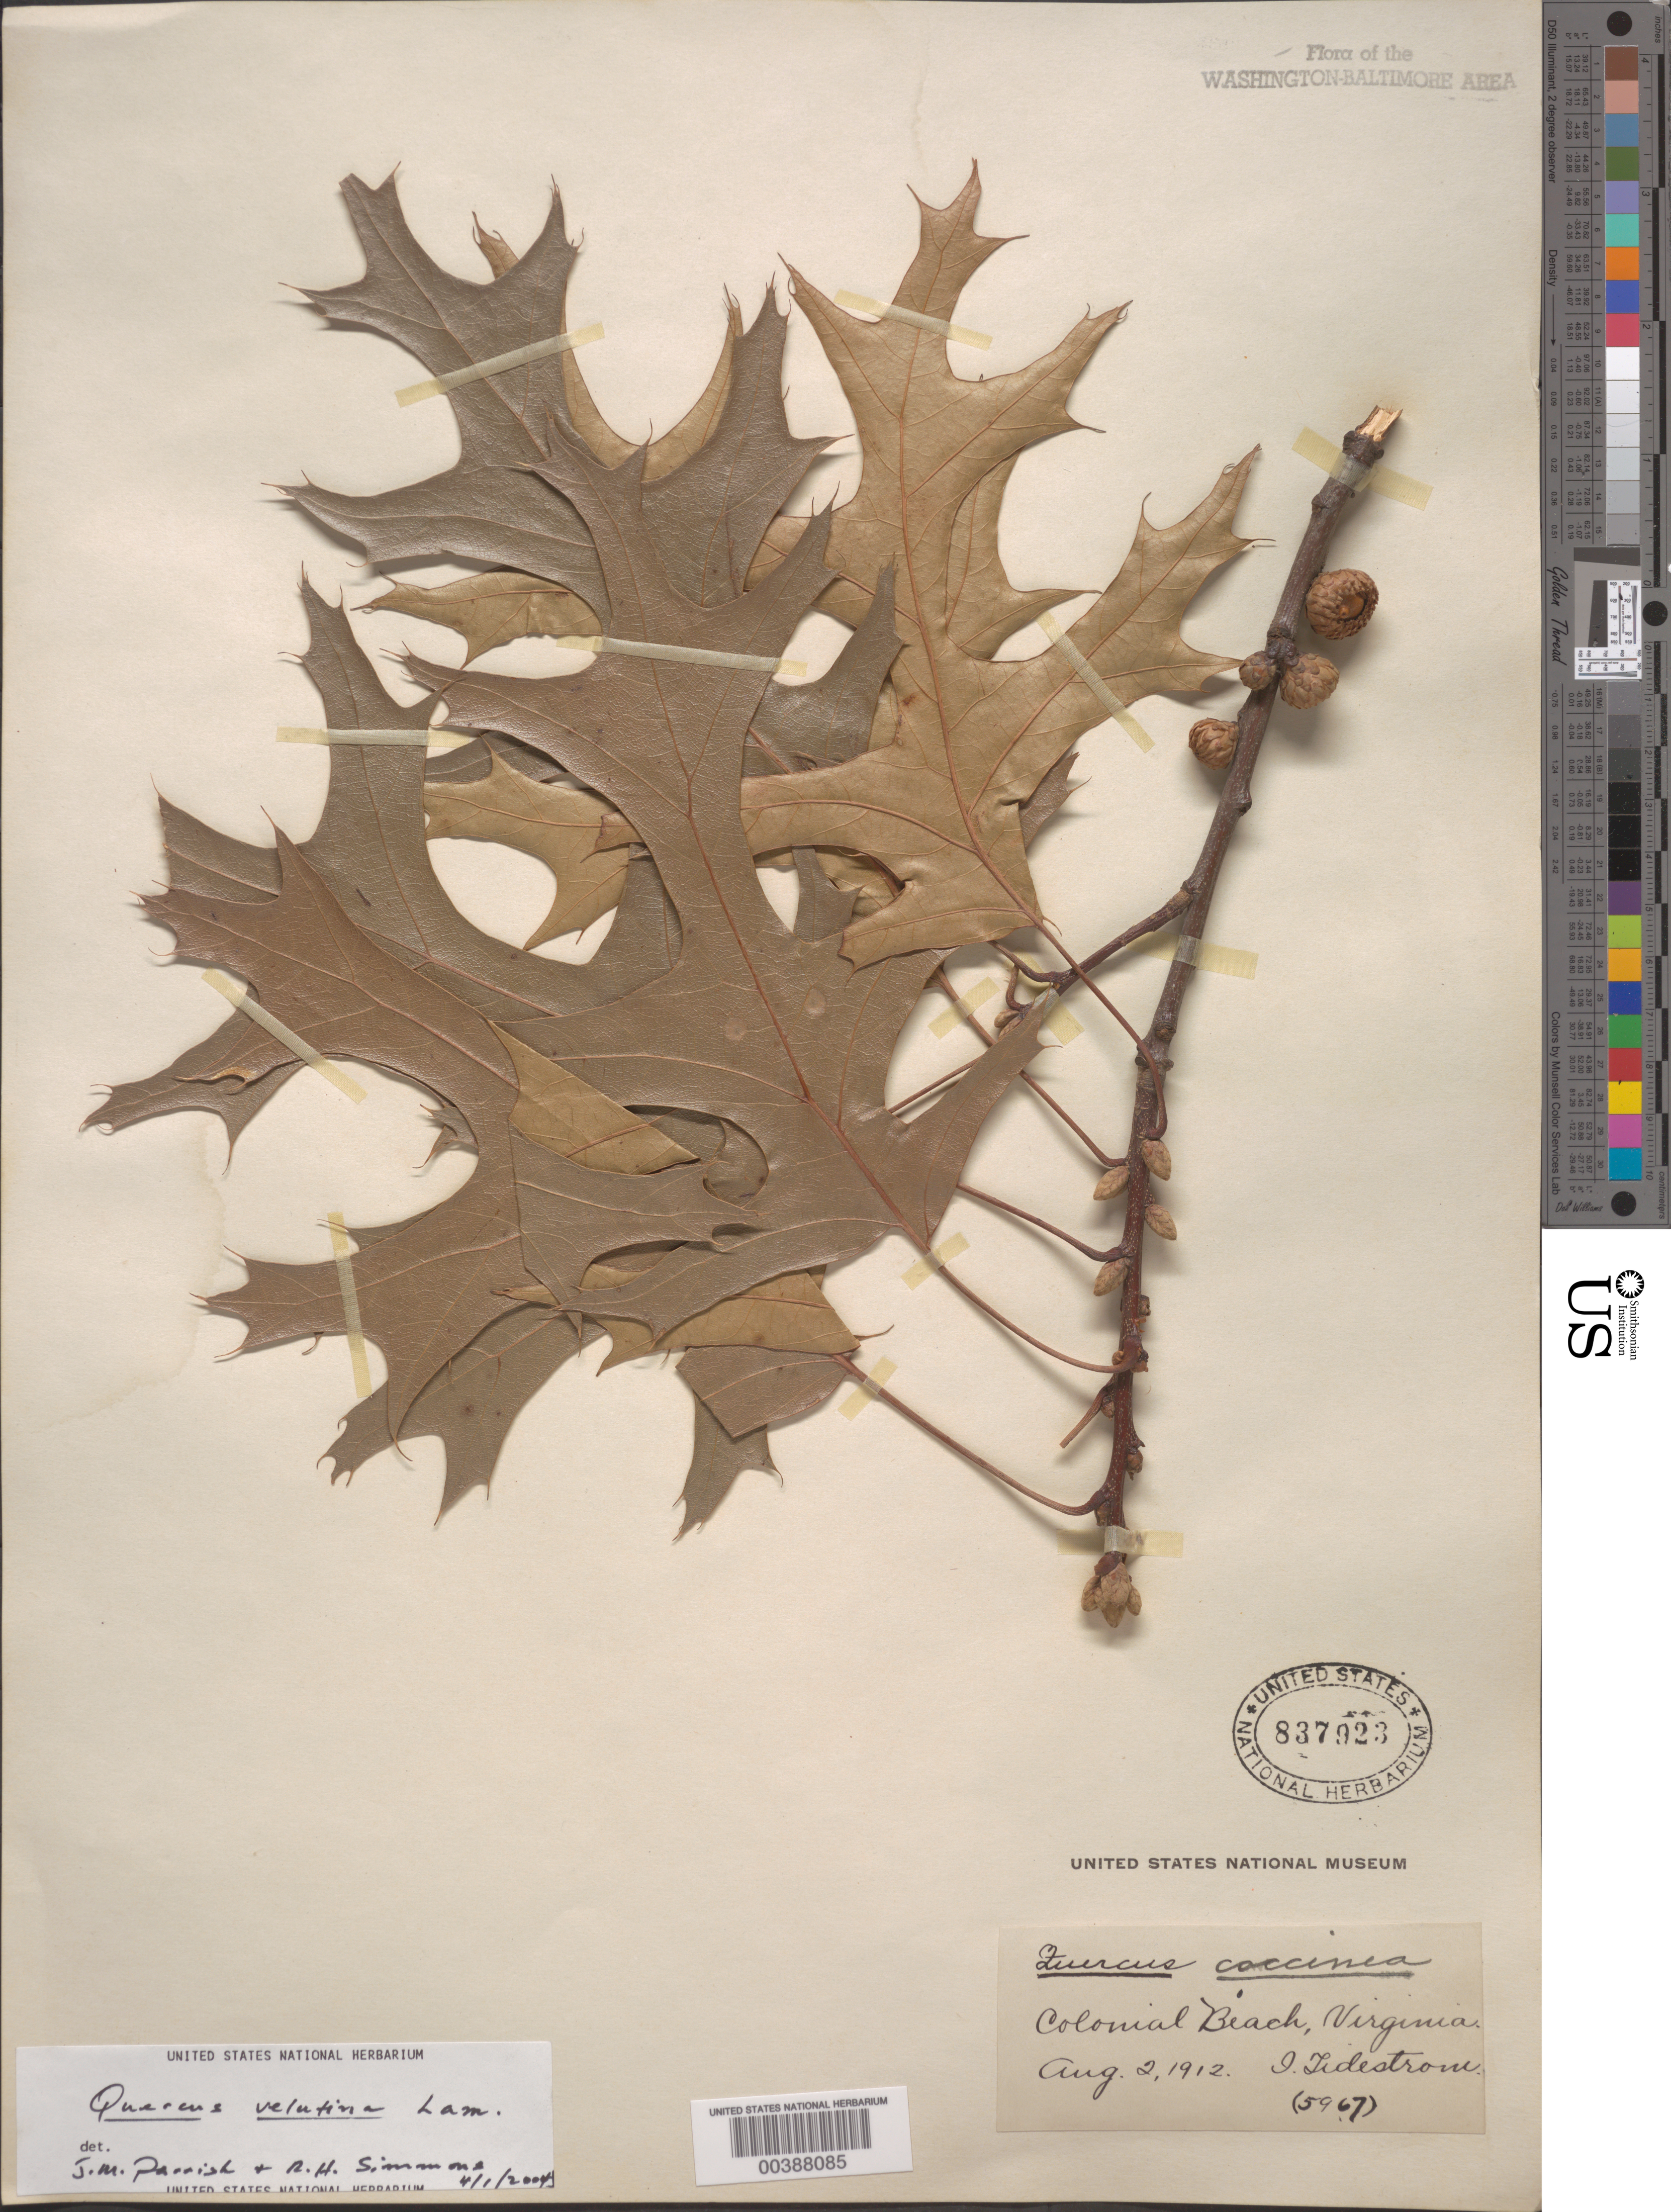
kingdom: Plantae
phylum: Tracheophyta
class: Magnoliopsida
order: Fagales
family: Fagaceae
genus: Quercus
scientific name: Quercus velutina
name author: Lam.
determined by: Simmons, R. H., (UNITED STATES)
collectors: I. F. Tidestrom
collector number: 5967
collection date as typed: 02 Aug 1912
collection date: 1912-08-02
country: United States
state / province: Virginia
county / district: King George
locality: Colonial Beach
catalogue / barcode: US 837923